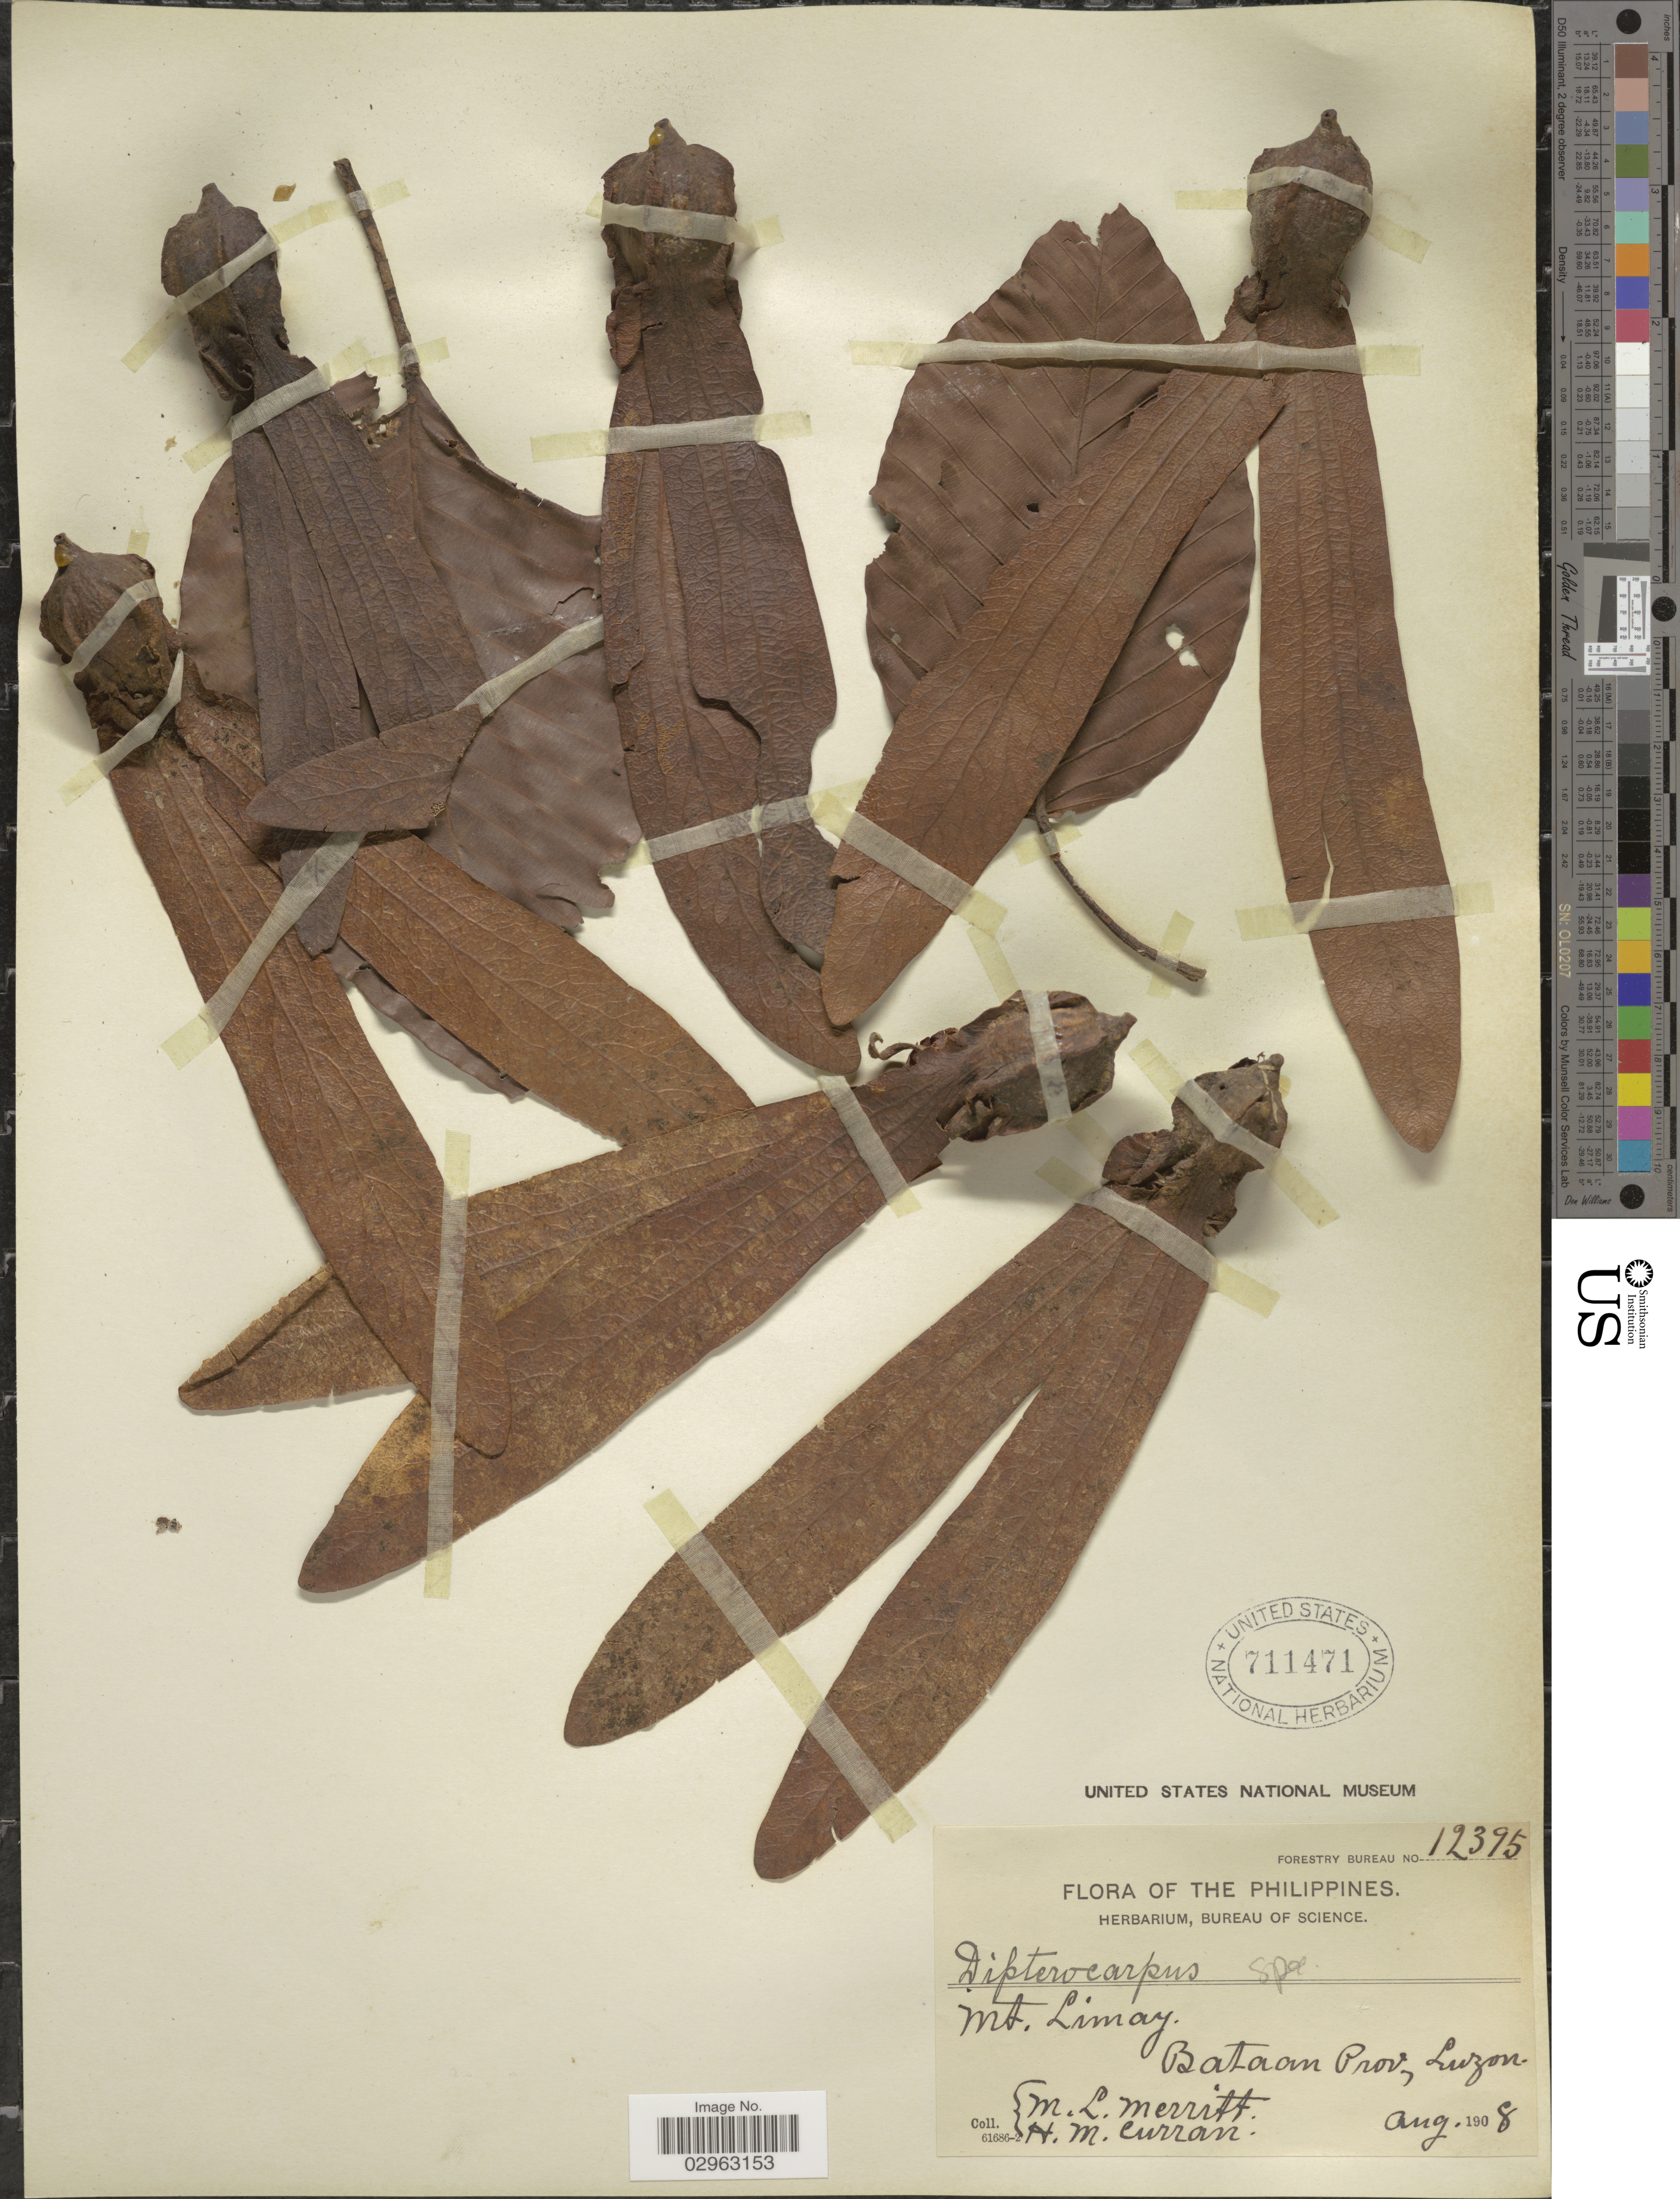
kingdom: Plantae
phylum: Tracheophyta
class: Magnoliopsida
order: Malvales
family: Dipterocarpaceae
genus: Dipterocarpus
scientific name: Dipterocarpus vernicifluus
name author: Blanco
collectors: M. L. Merritt & H. M. Curran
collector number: Forestry Bureau 12395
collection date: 1908-08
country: Philippines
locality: Mt. Limay, Bataan Prov., Luzon.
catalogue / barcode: US 711471